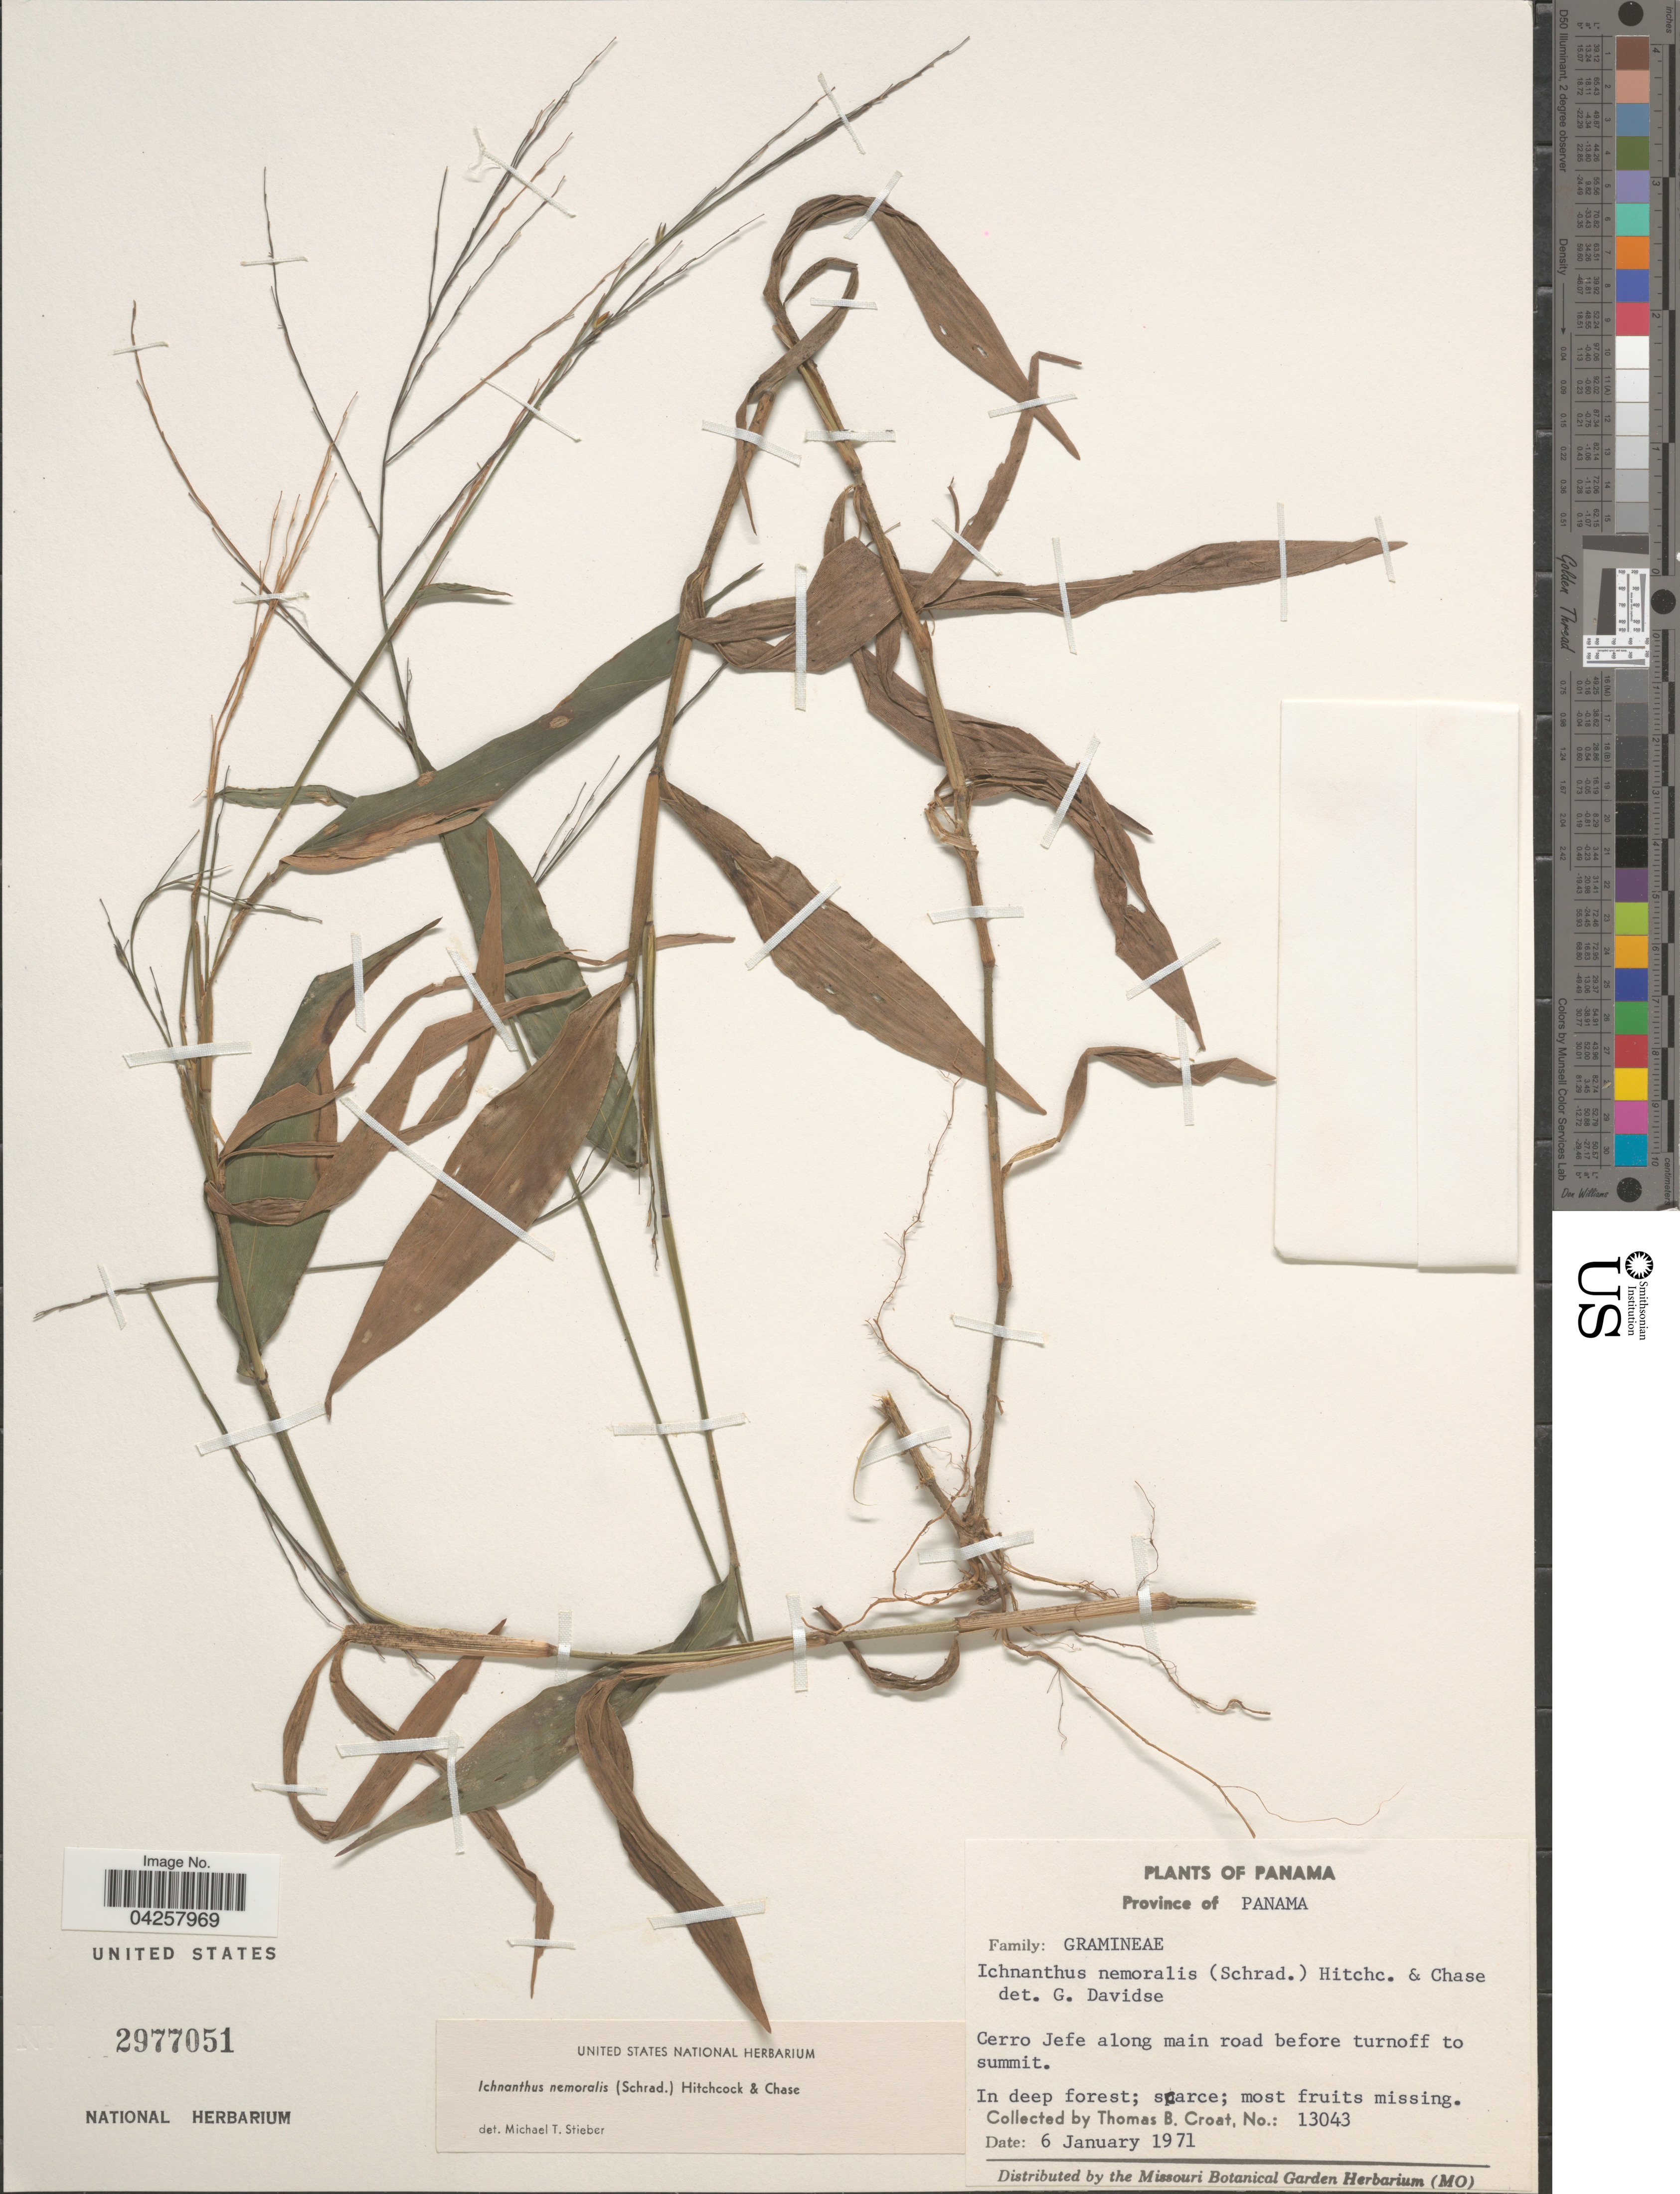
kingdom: Plantae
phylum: Tracheophyta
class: Liliopsida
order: Poales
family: Poaceae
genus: Ichnanthus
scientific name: Ichnanthus nemoralis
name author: (Schrad.) Hitchc. & Chase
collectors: T. B. Croat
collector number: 13043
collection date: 1971-01-06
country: Panama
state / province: Panamá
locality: Cerro Jefe along main road before turnoff to summit.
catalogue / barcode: US 2977051